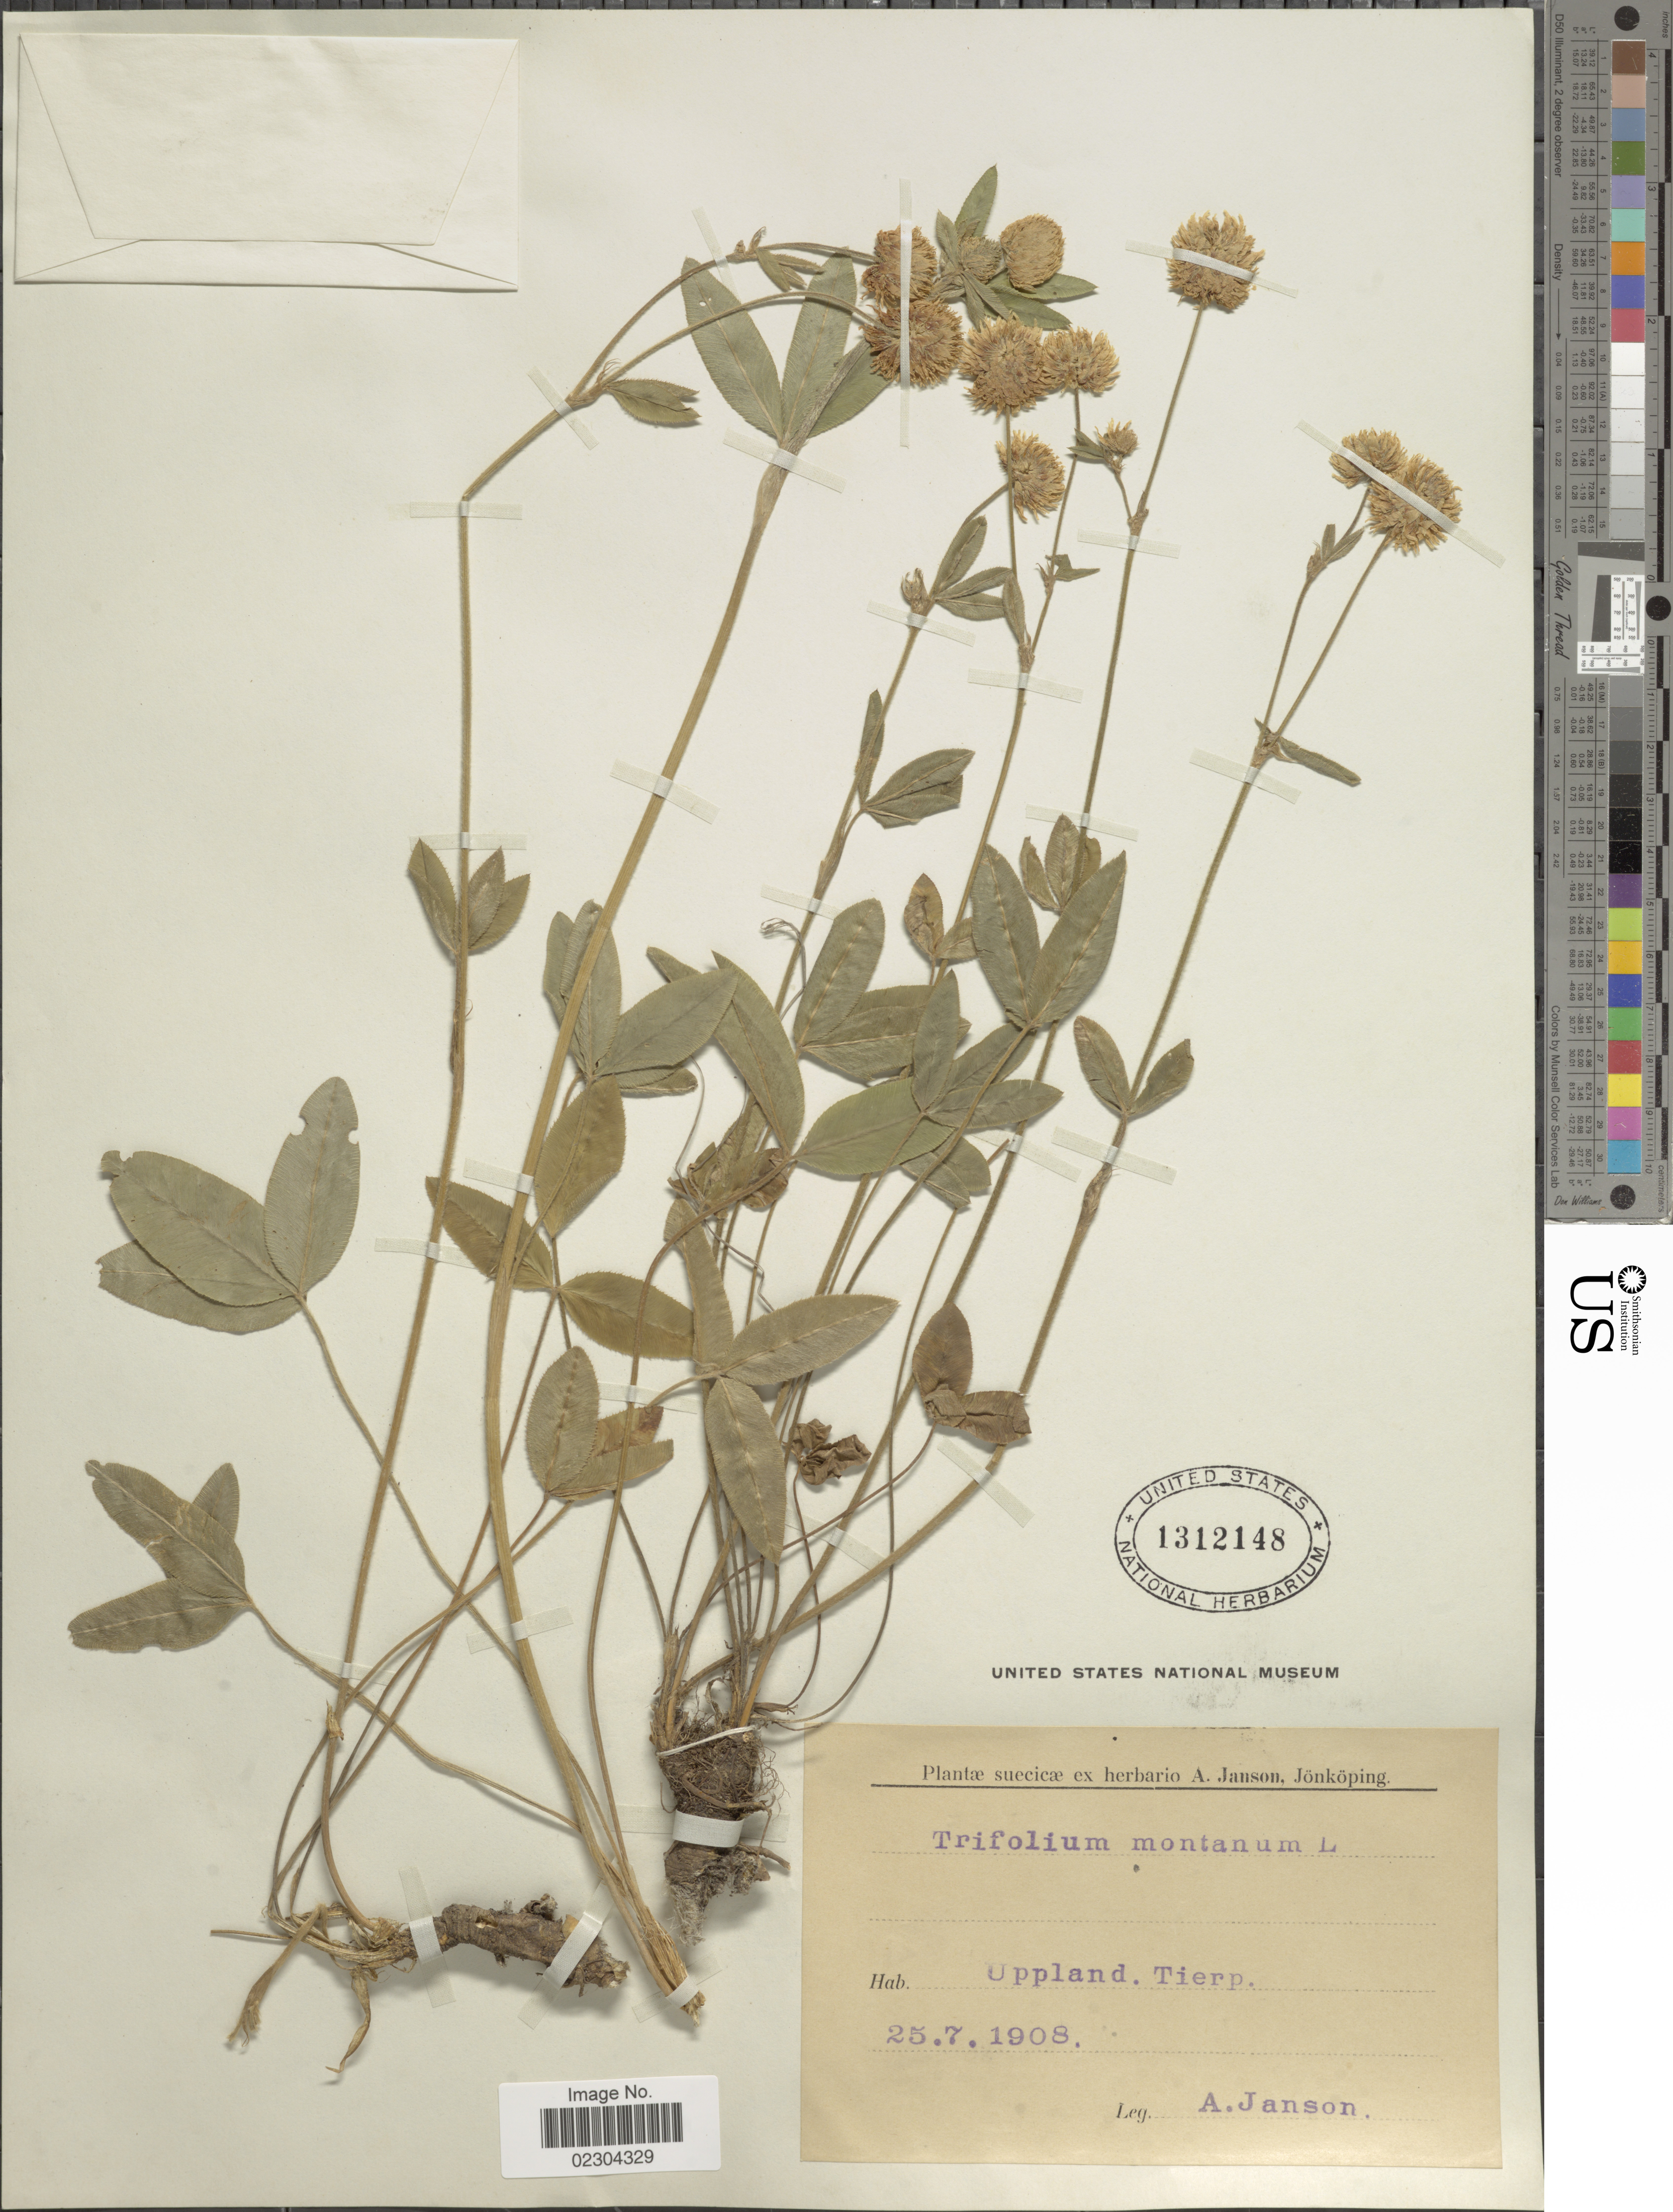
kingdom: Plantae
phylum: Tracheophyta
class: Magnoliopsida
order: Fabales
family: Fabaceae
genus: Trifolium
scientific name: Trifolium montanum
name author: L.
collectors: A. Janson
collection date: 1908-07-25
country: Sweden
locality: Uppland, Tierp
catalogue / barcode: US 1312148